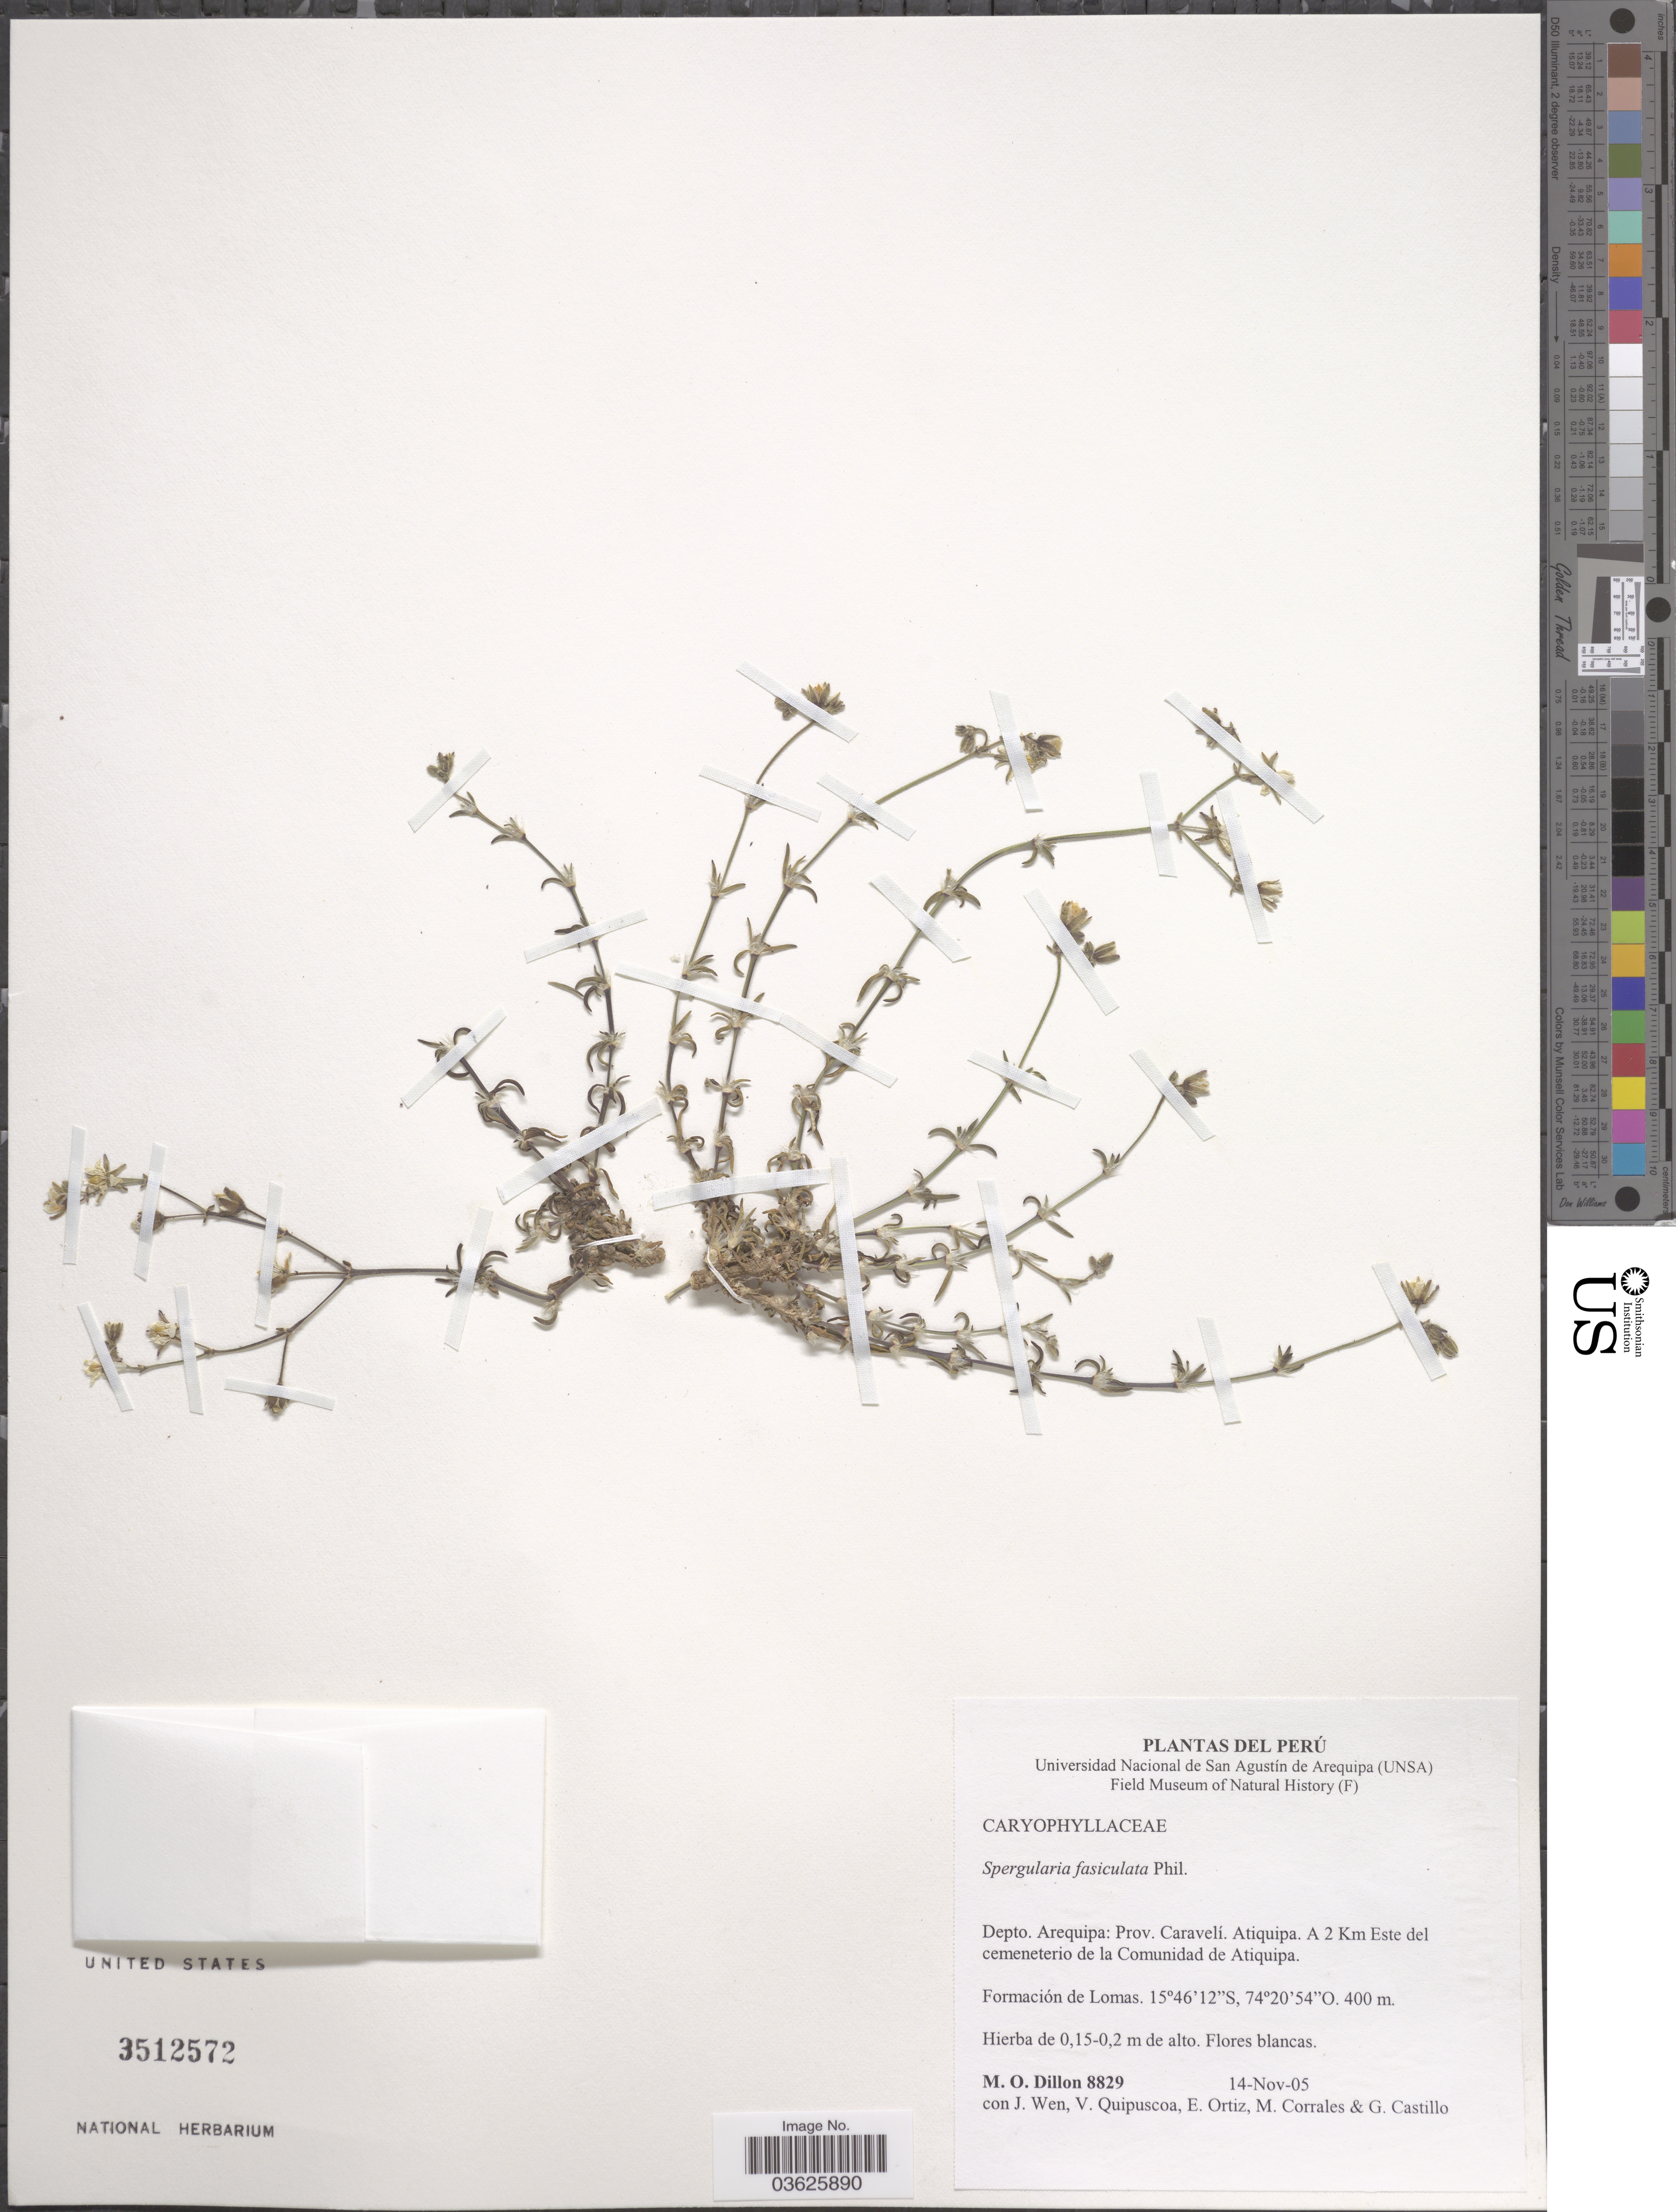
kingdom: Plantae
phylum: Tracheophyta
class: Magnoliopsida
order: Caryophyllales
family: Caryophyllaceae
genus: Spergularia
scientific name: Spergularia fasciculata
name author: Phil.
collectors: M. O. Dillon, J. Wen, V. Quipuscoa, E. Ortiz & et al.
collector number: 8829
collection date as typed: Transcribed d/m/y: 14/11/5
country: Peru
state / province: Arequipa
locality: Depto. Arequipa: Prov. Caravelí. Atiquipa. A 2 Km Este del cemeneterio de la Comunidad de Atiquipa.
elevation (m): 400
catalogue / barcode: US 3512572